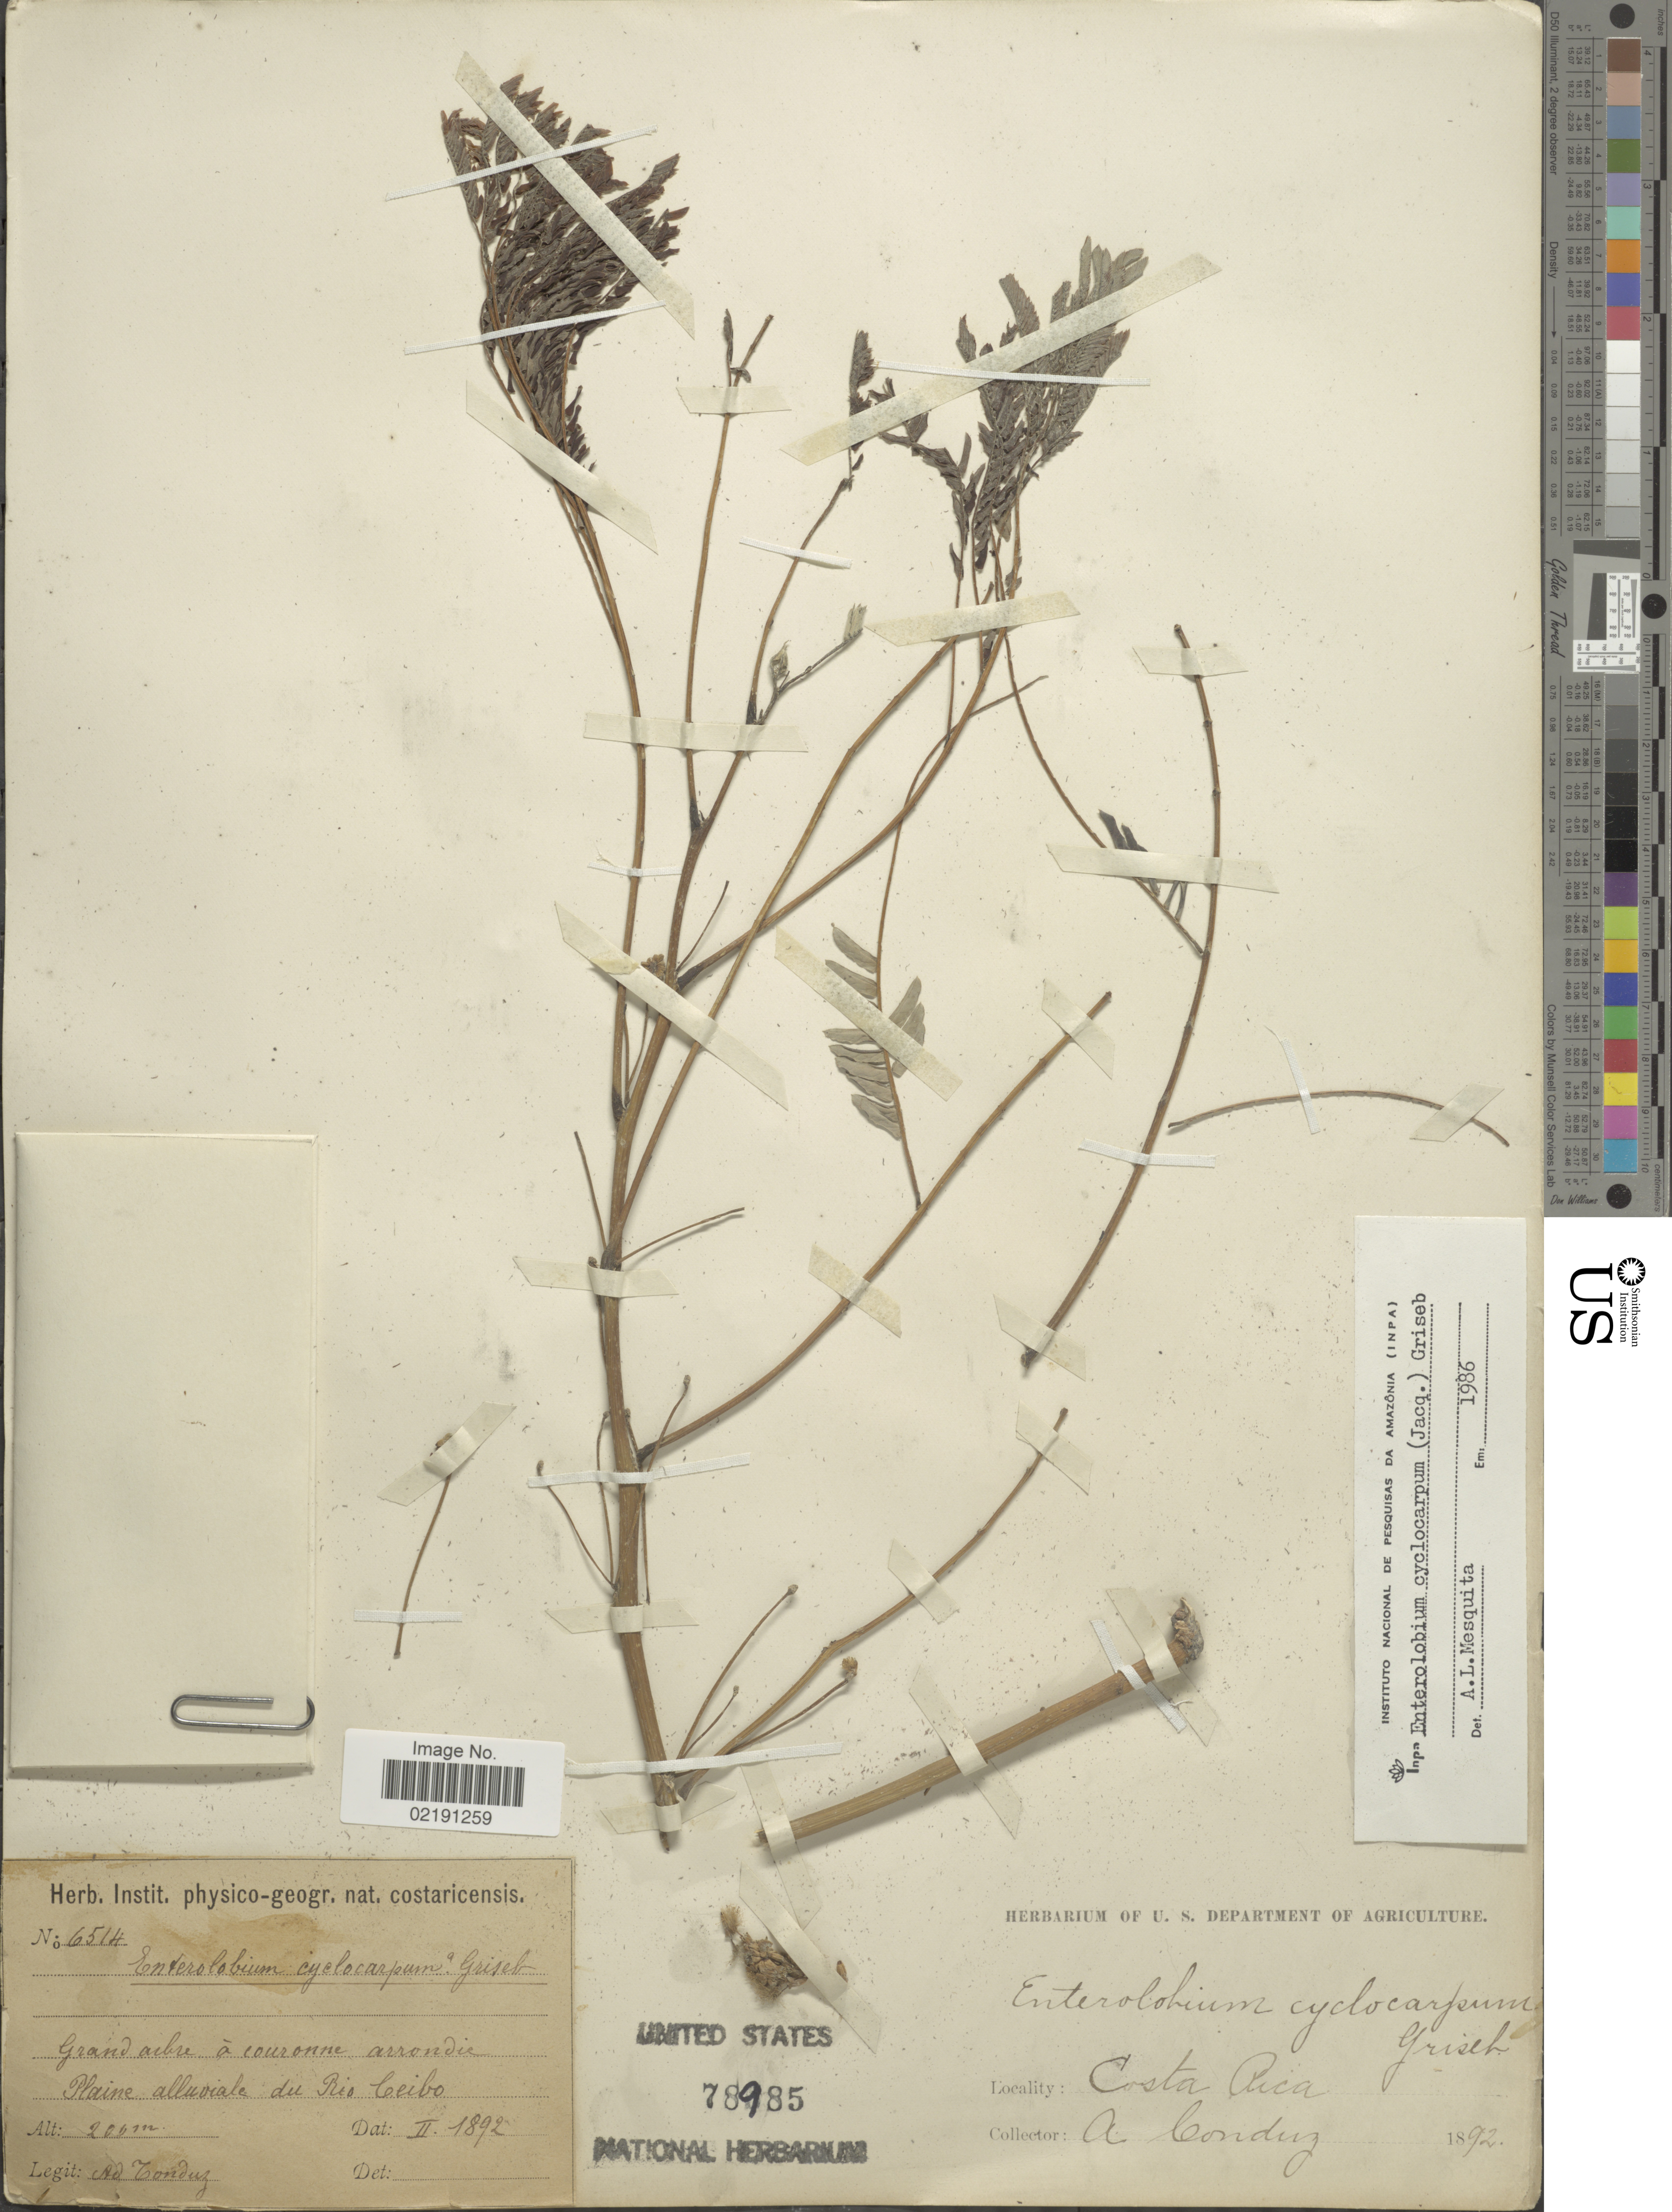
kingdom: Plantae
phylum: Tracheophyta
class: Magnoliopsida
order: Fabales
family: Fabaceae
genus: Enterolobium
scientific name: Enterolobium cyclocarpum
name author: (Jacq.) Griseb.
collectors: A. Tonduz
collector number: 6514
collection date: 1892-02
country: Costa Rica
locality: Grand arbre á couronne arrondie Plaine alluviale du Rio Ceibo.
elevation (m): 200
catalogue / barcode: US 78985